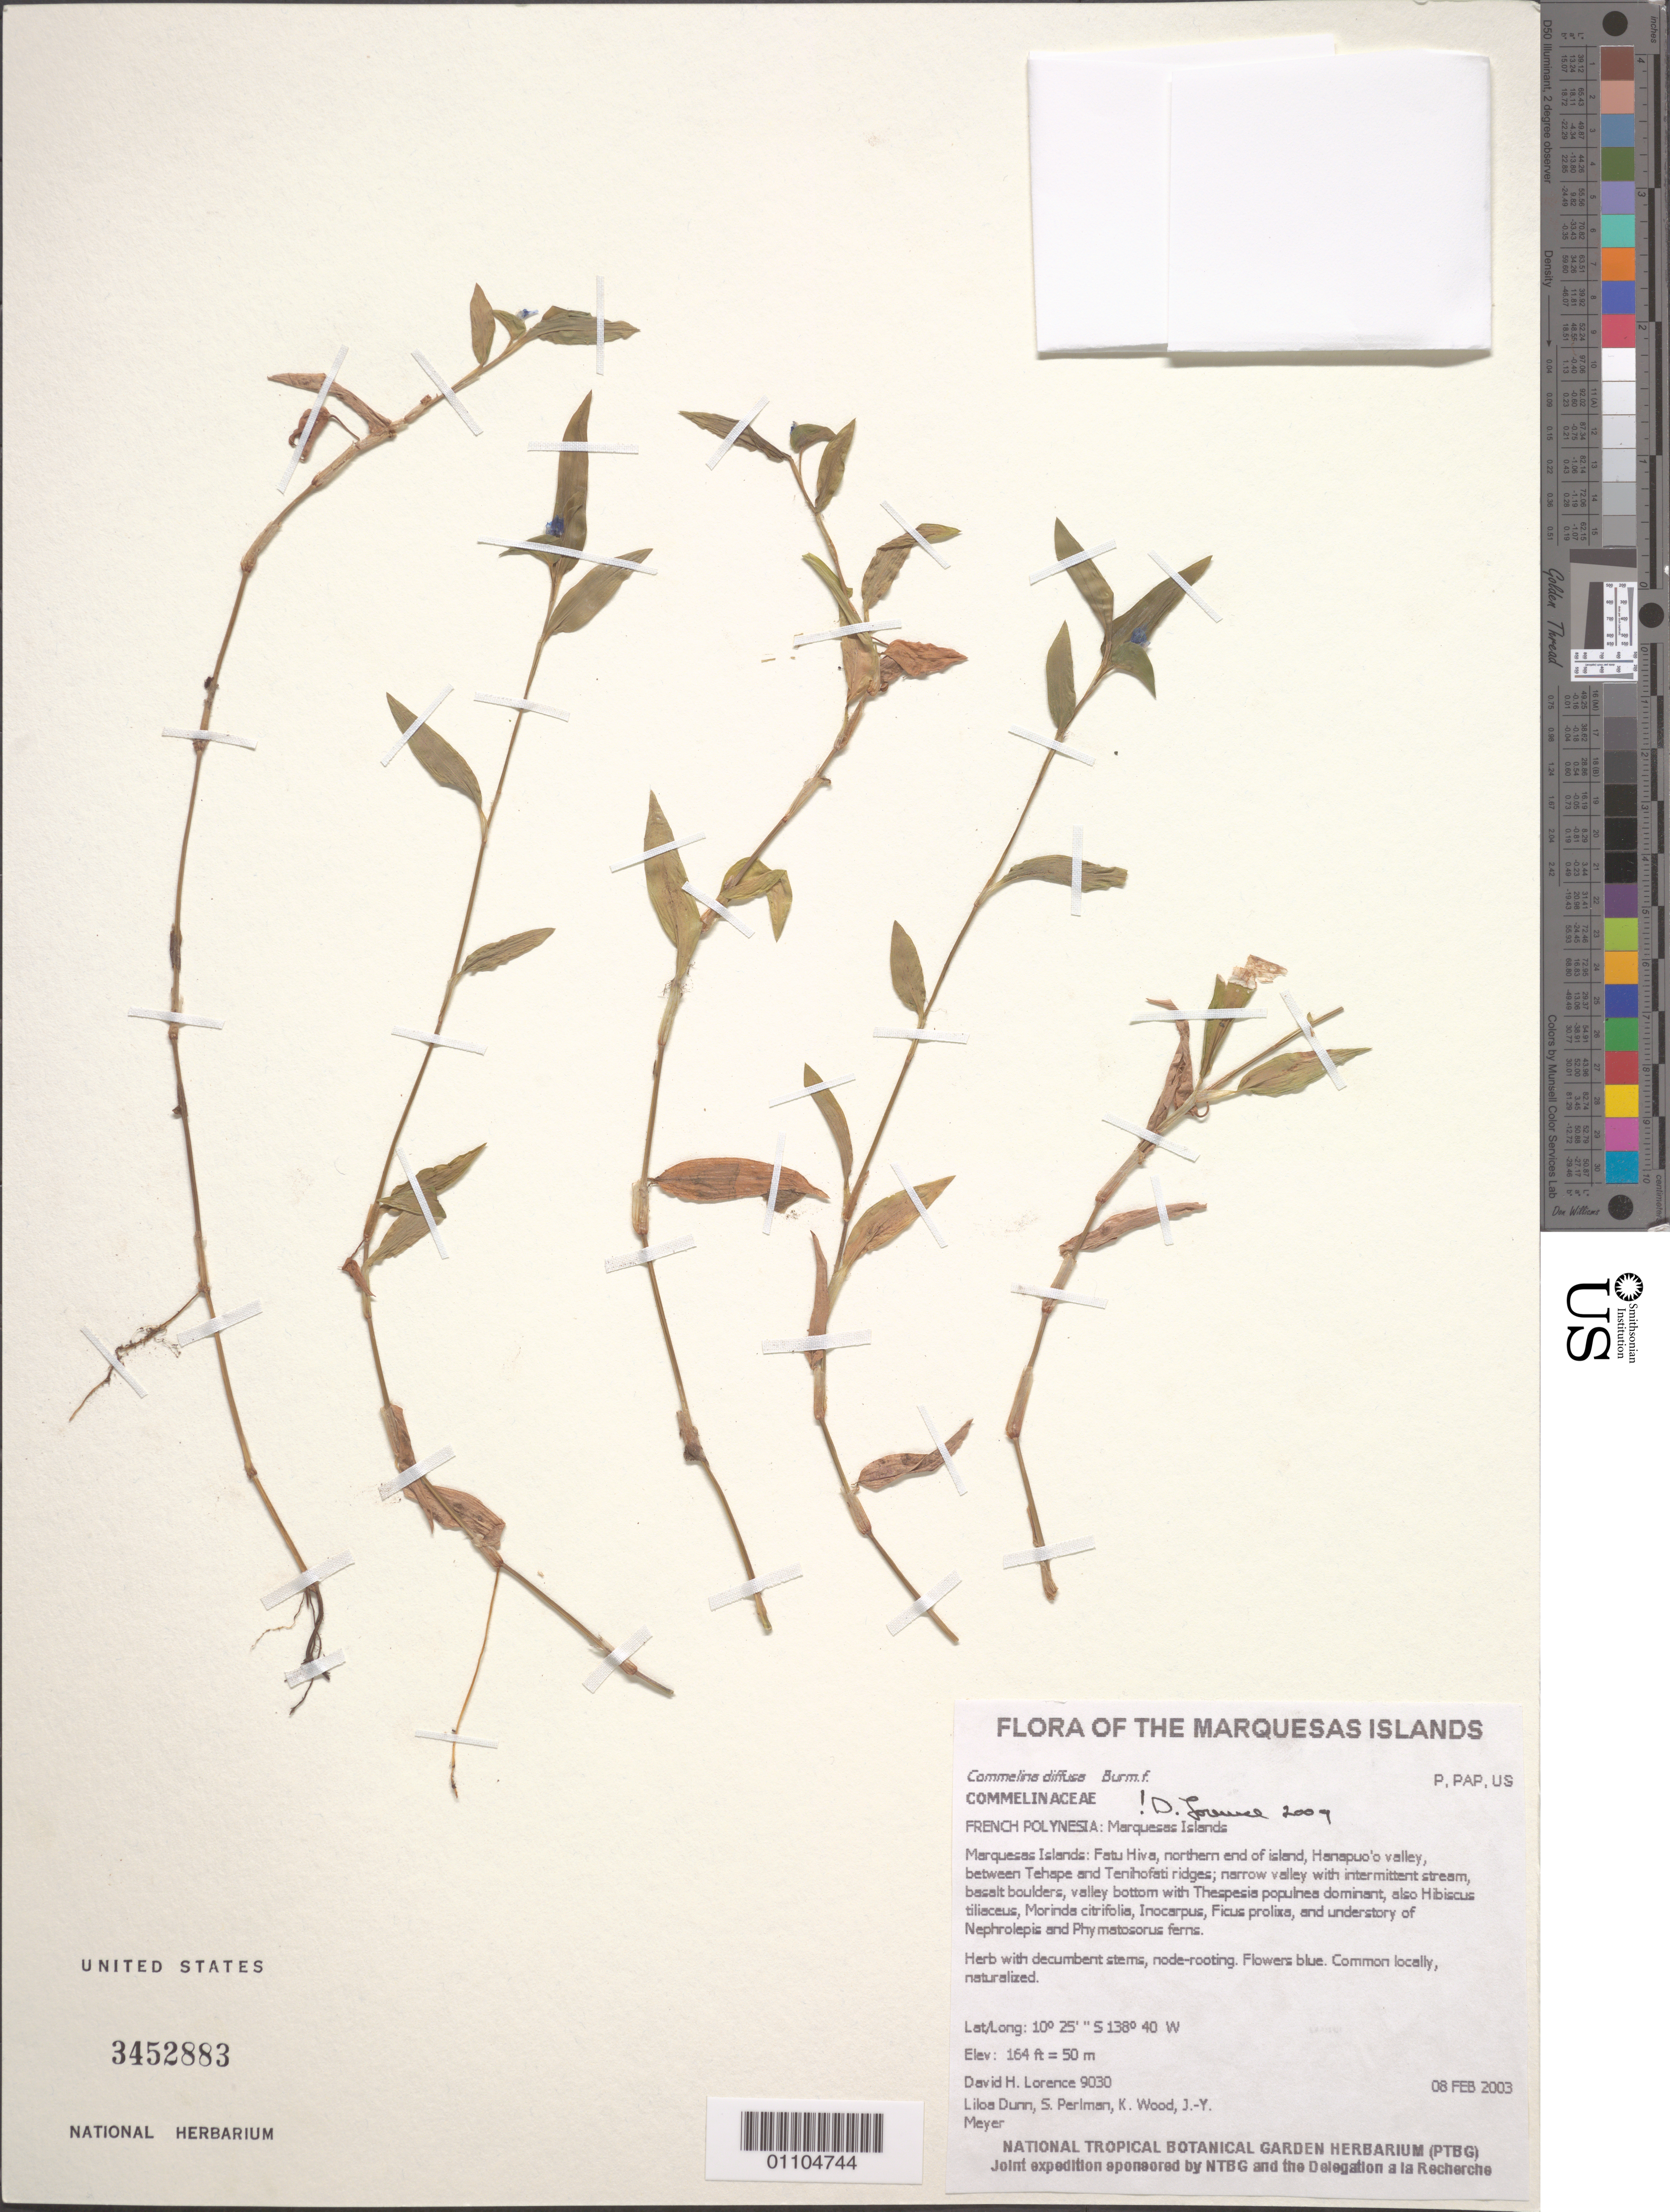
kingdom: Plantae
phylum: Tracheophyta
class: Liliopsida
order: Commelinales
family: Commelinaceae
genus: Commelina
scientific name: Commelina diffusa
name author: Burm. f.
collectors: D. Lorence, L. Dunn, S. P. Perlman, K. R. Wood & J.-Y. Meyer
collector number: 9030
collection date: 2003-02-08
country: French Polynesia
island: Fatu Hiva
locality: Northern end of island, Hanapuo'o valley, between Tehape and Tenihofati ridges; narrow valley with intermittent stream, basalt boulders, valley bottom with Thespesia populnea dominant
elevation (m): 50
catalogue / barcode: US 3452883